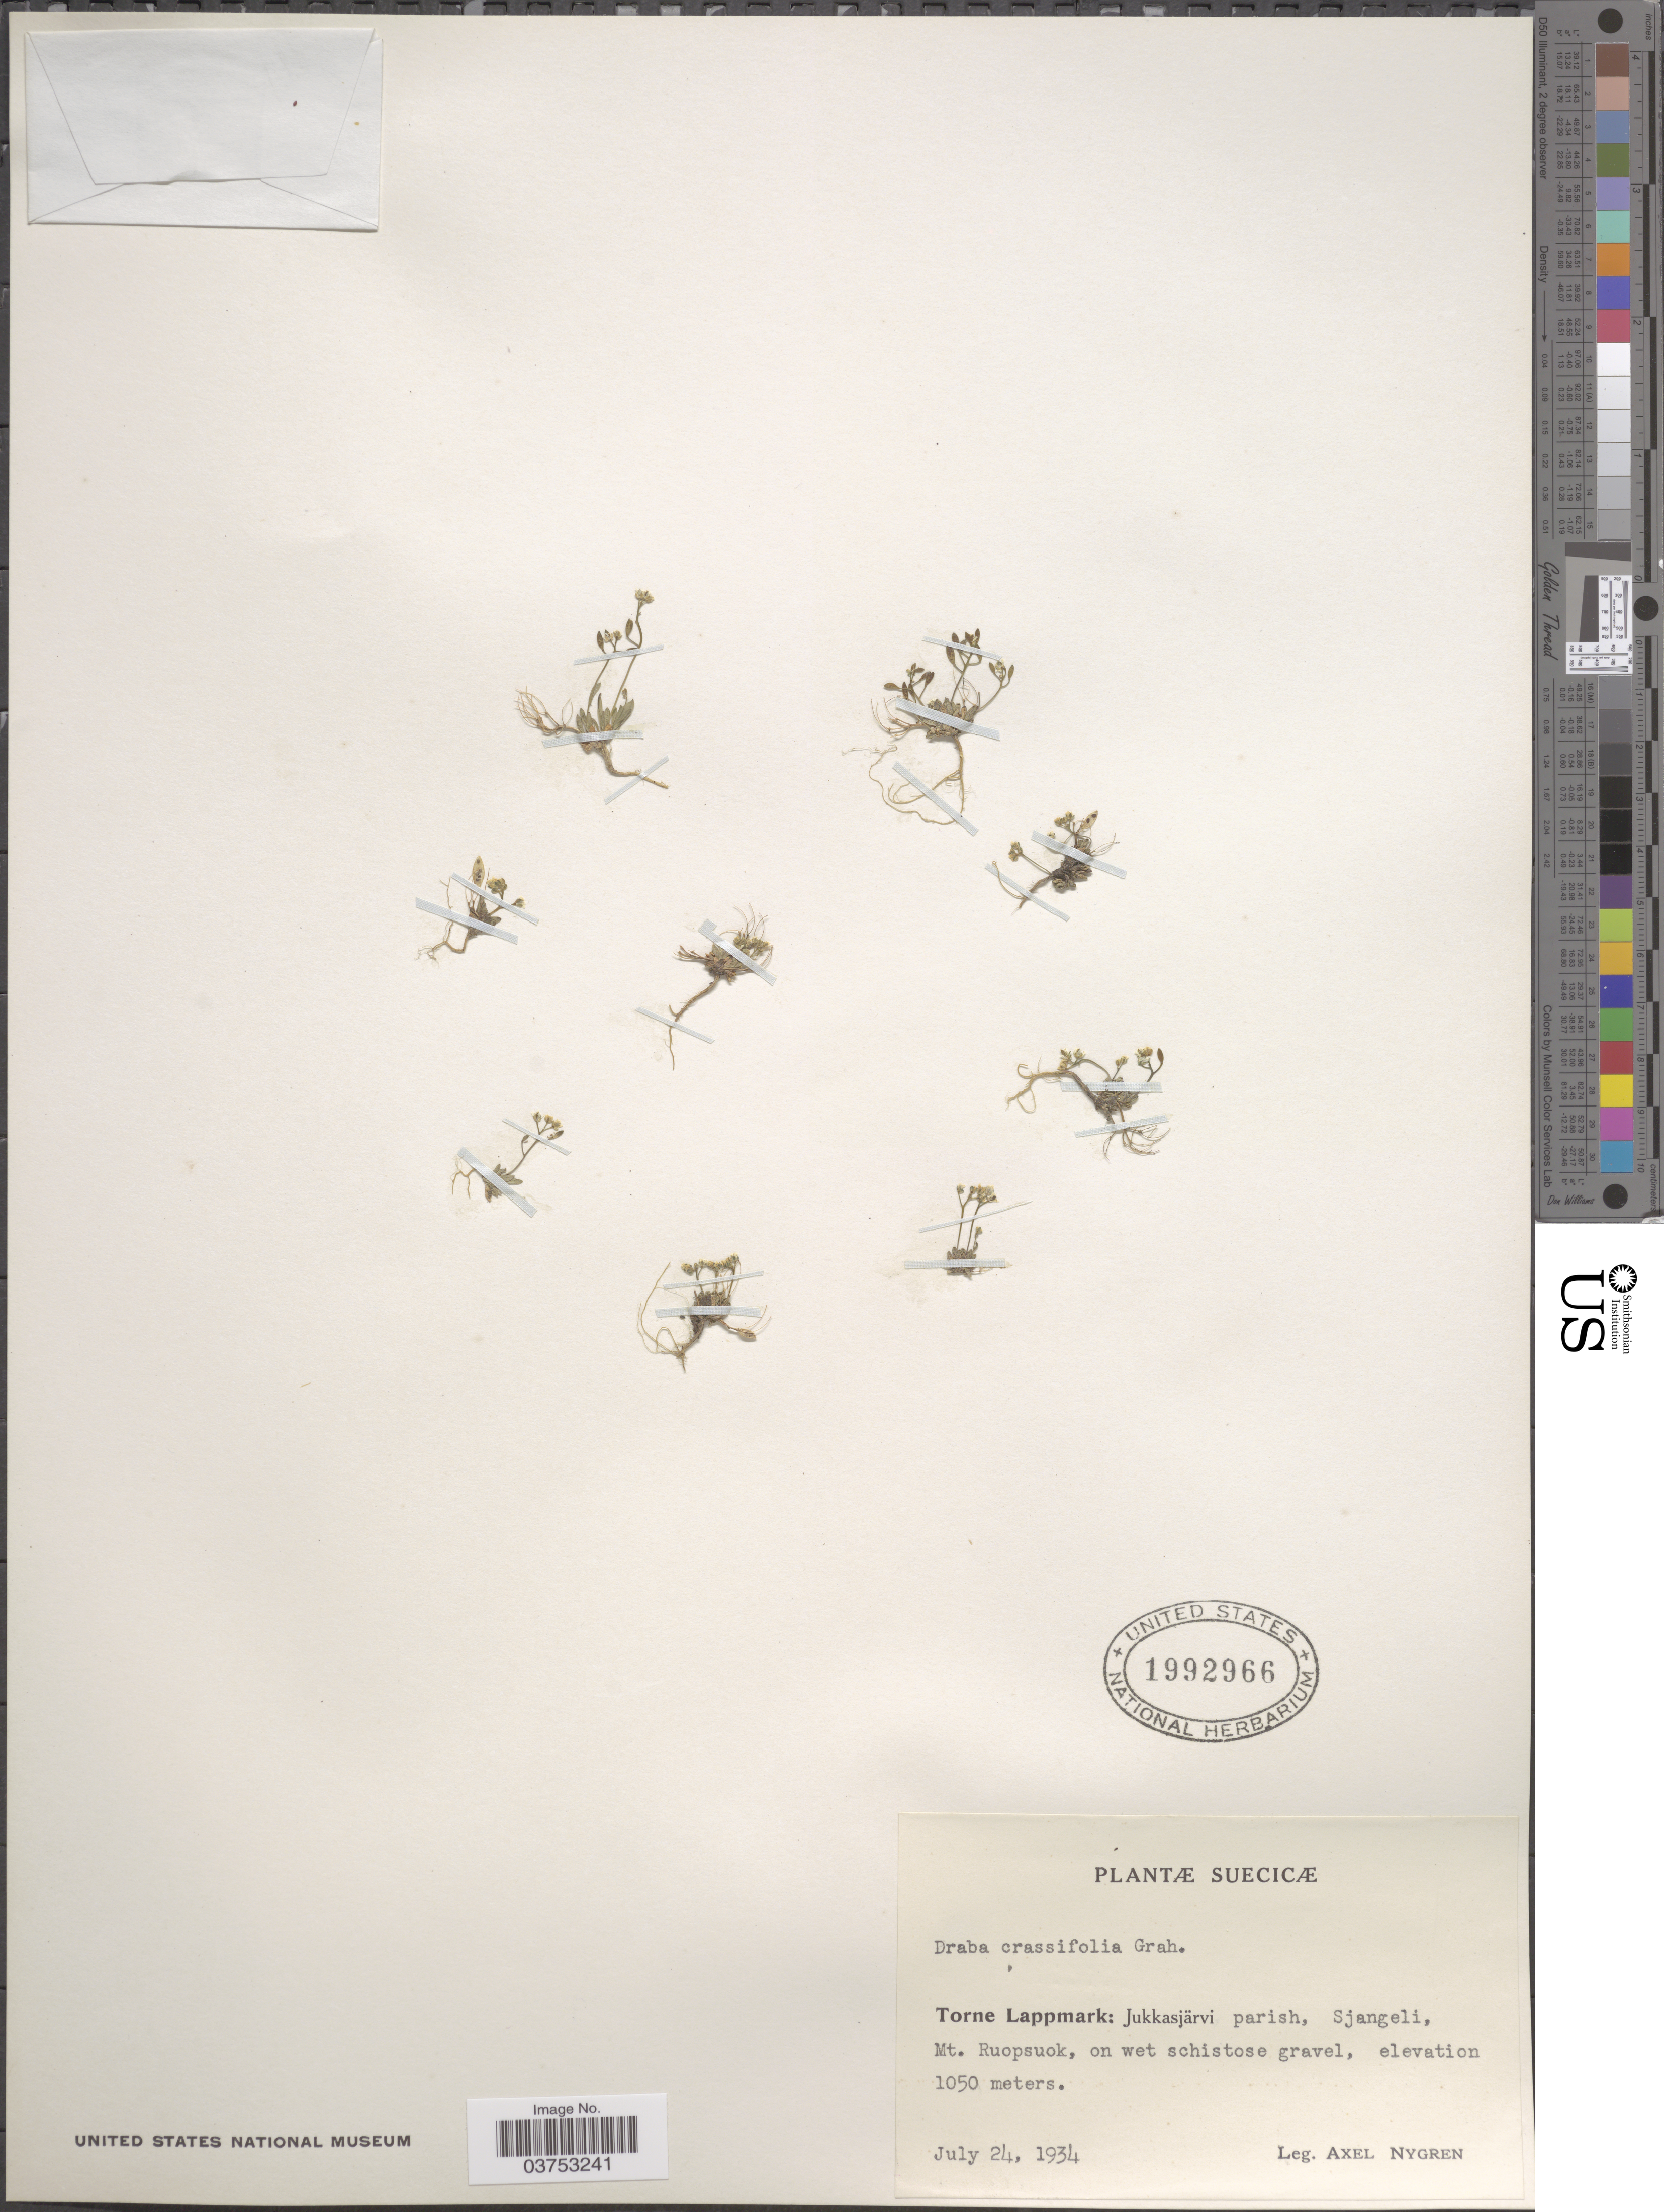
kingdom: Plantae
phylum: Tracheophyta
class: Magnoliopsida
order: Brassicales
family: Brassicaceae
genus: Draba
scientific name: Draba crassifolia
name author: Graham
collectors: A. Nygren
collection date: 1934-07-24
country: Sweden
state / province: Norrbotten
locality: Suecicœ. Torne Lappmark: Jukkasjärvi parish, Sjangeli, Mt. Ruopsuok, on wet schistose gravel.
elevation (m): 1050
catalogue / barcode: US 1992966